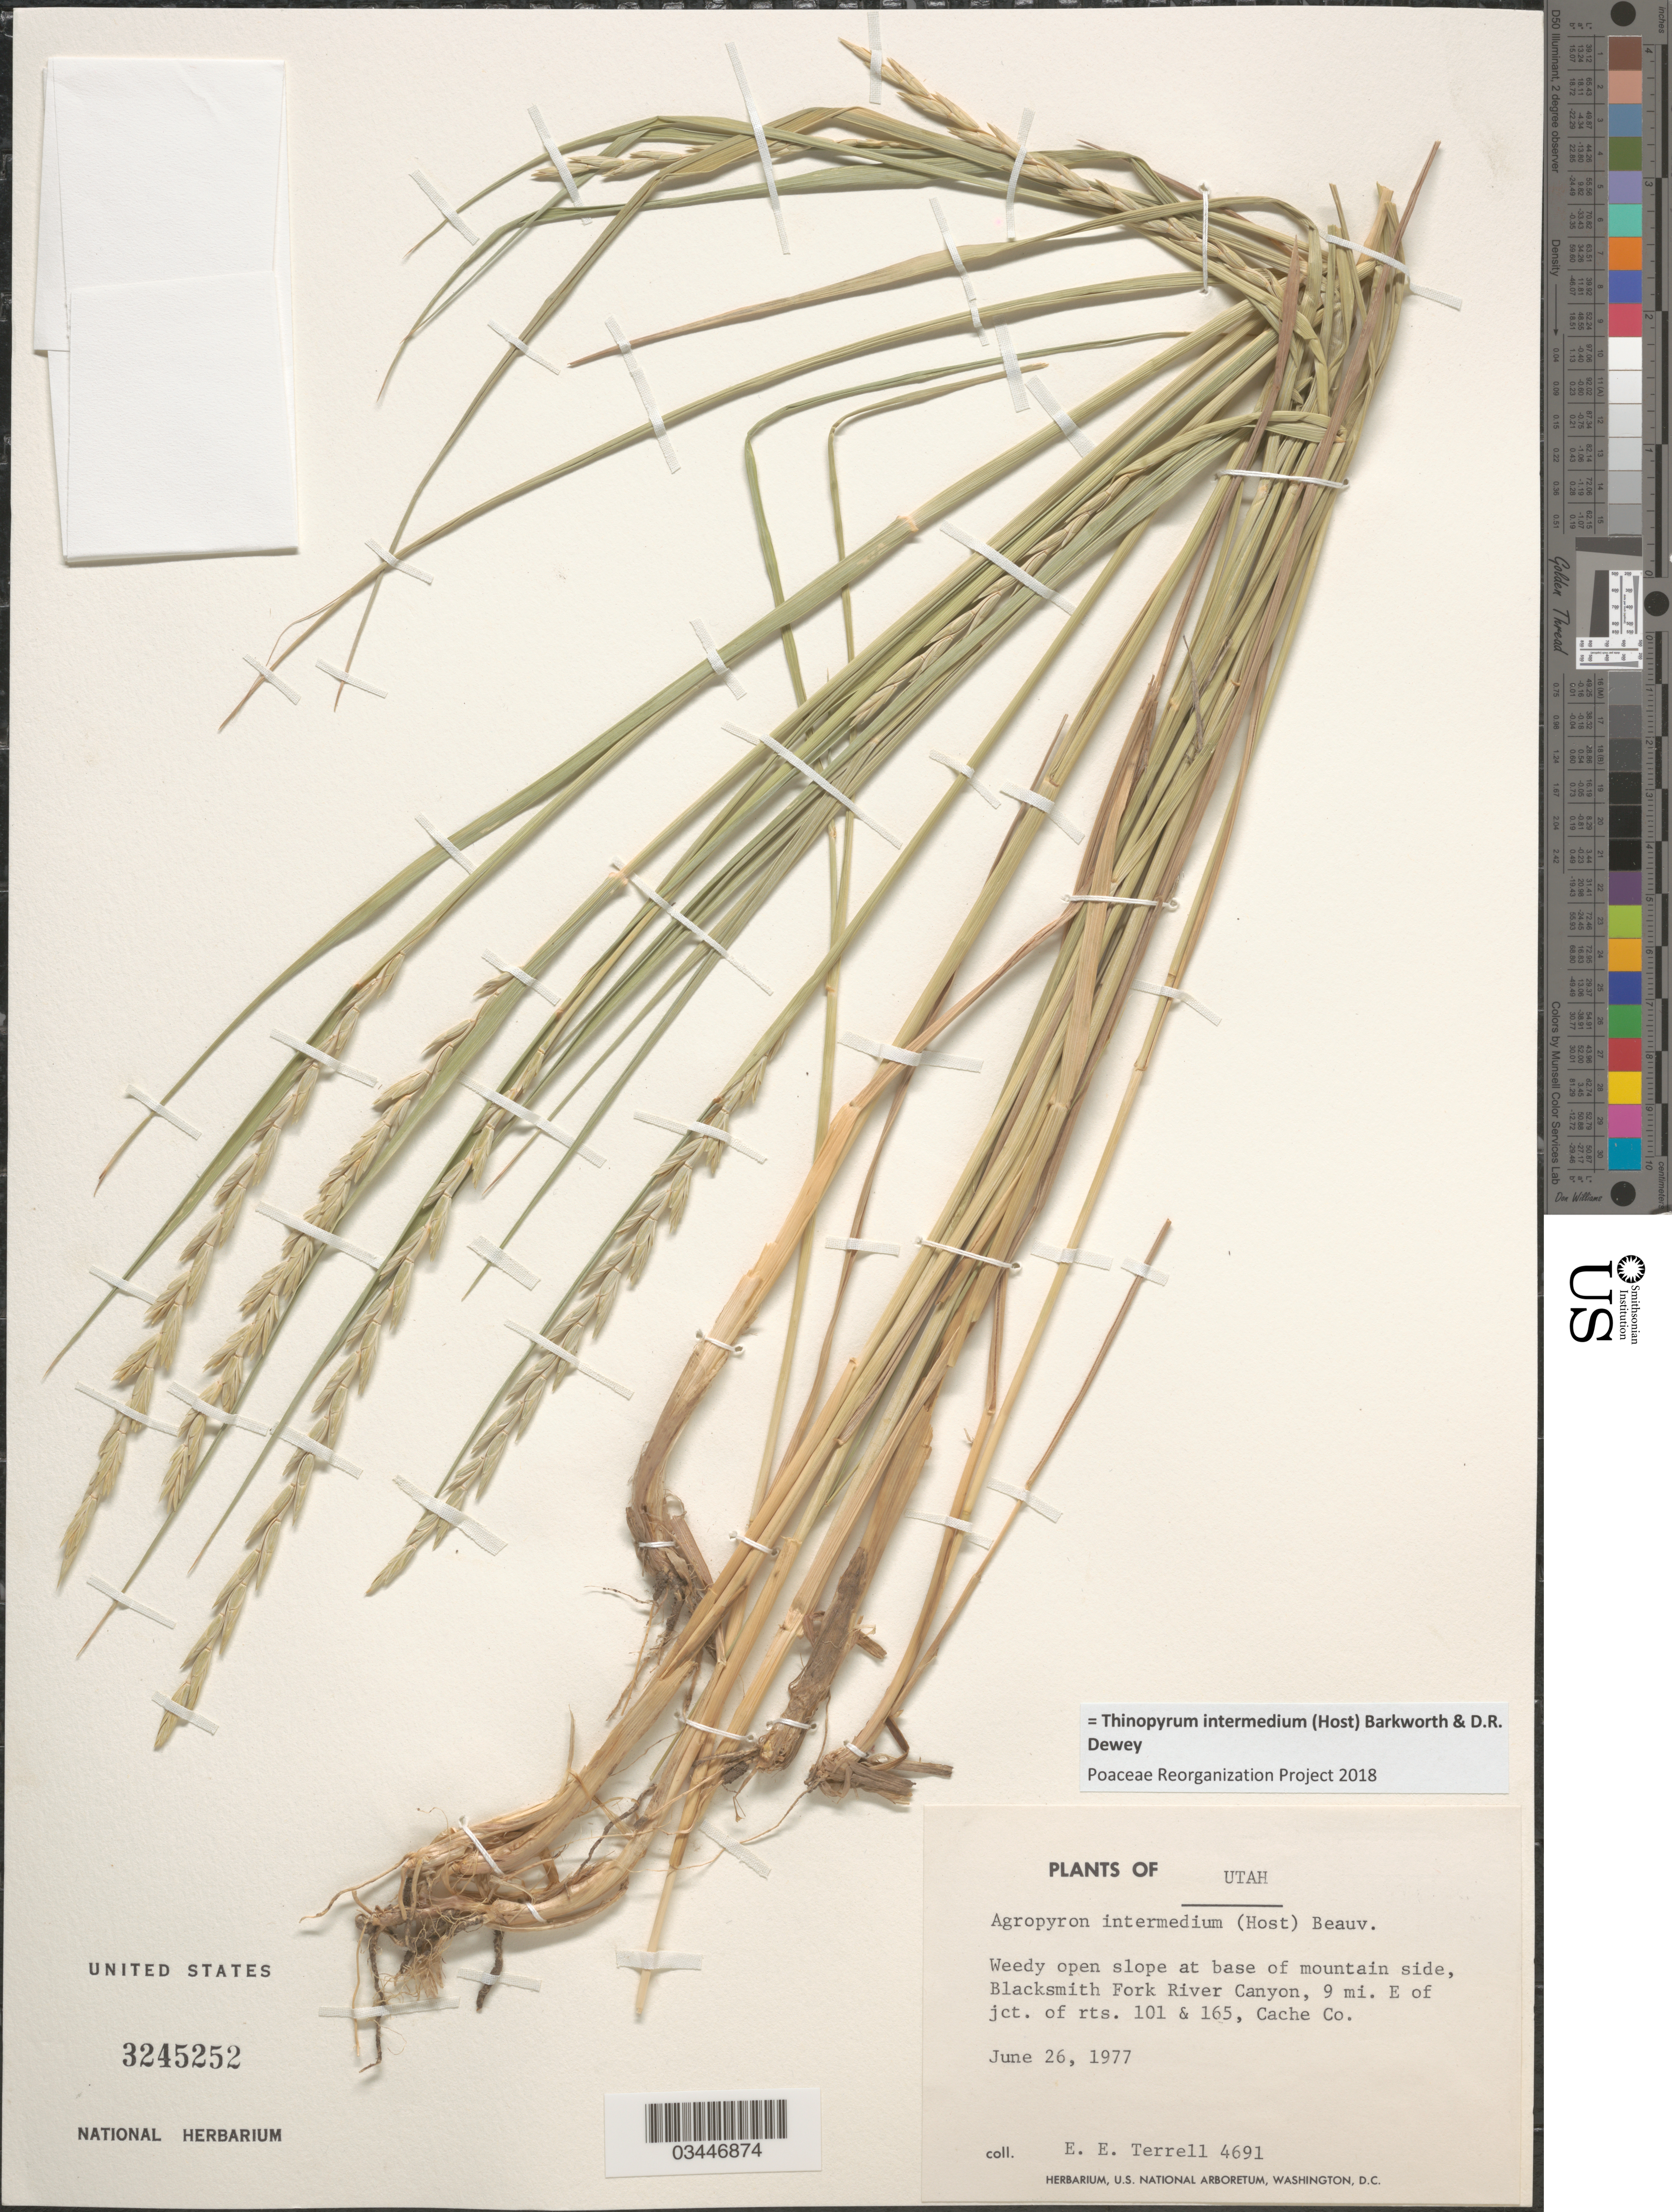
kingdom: Plantae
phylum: Tracheophyta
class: Liliopsida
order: Poales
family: Poaceae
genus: Aegilops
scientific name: Aegilops sp.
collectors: E. E. Terrell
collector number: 4691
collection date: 1977-06-26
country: United States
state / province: Utah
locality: Weedy open slope at base of mountain side, Blacksmith Fork River Canyon, 9 mi. E of jct. of rts. 101 & 165, Cache Co.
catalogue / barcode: US 3245252